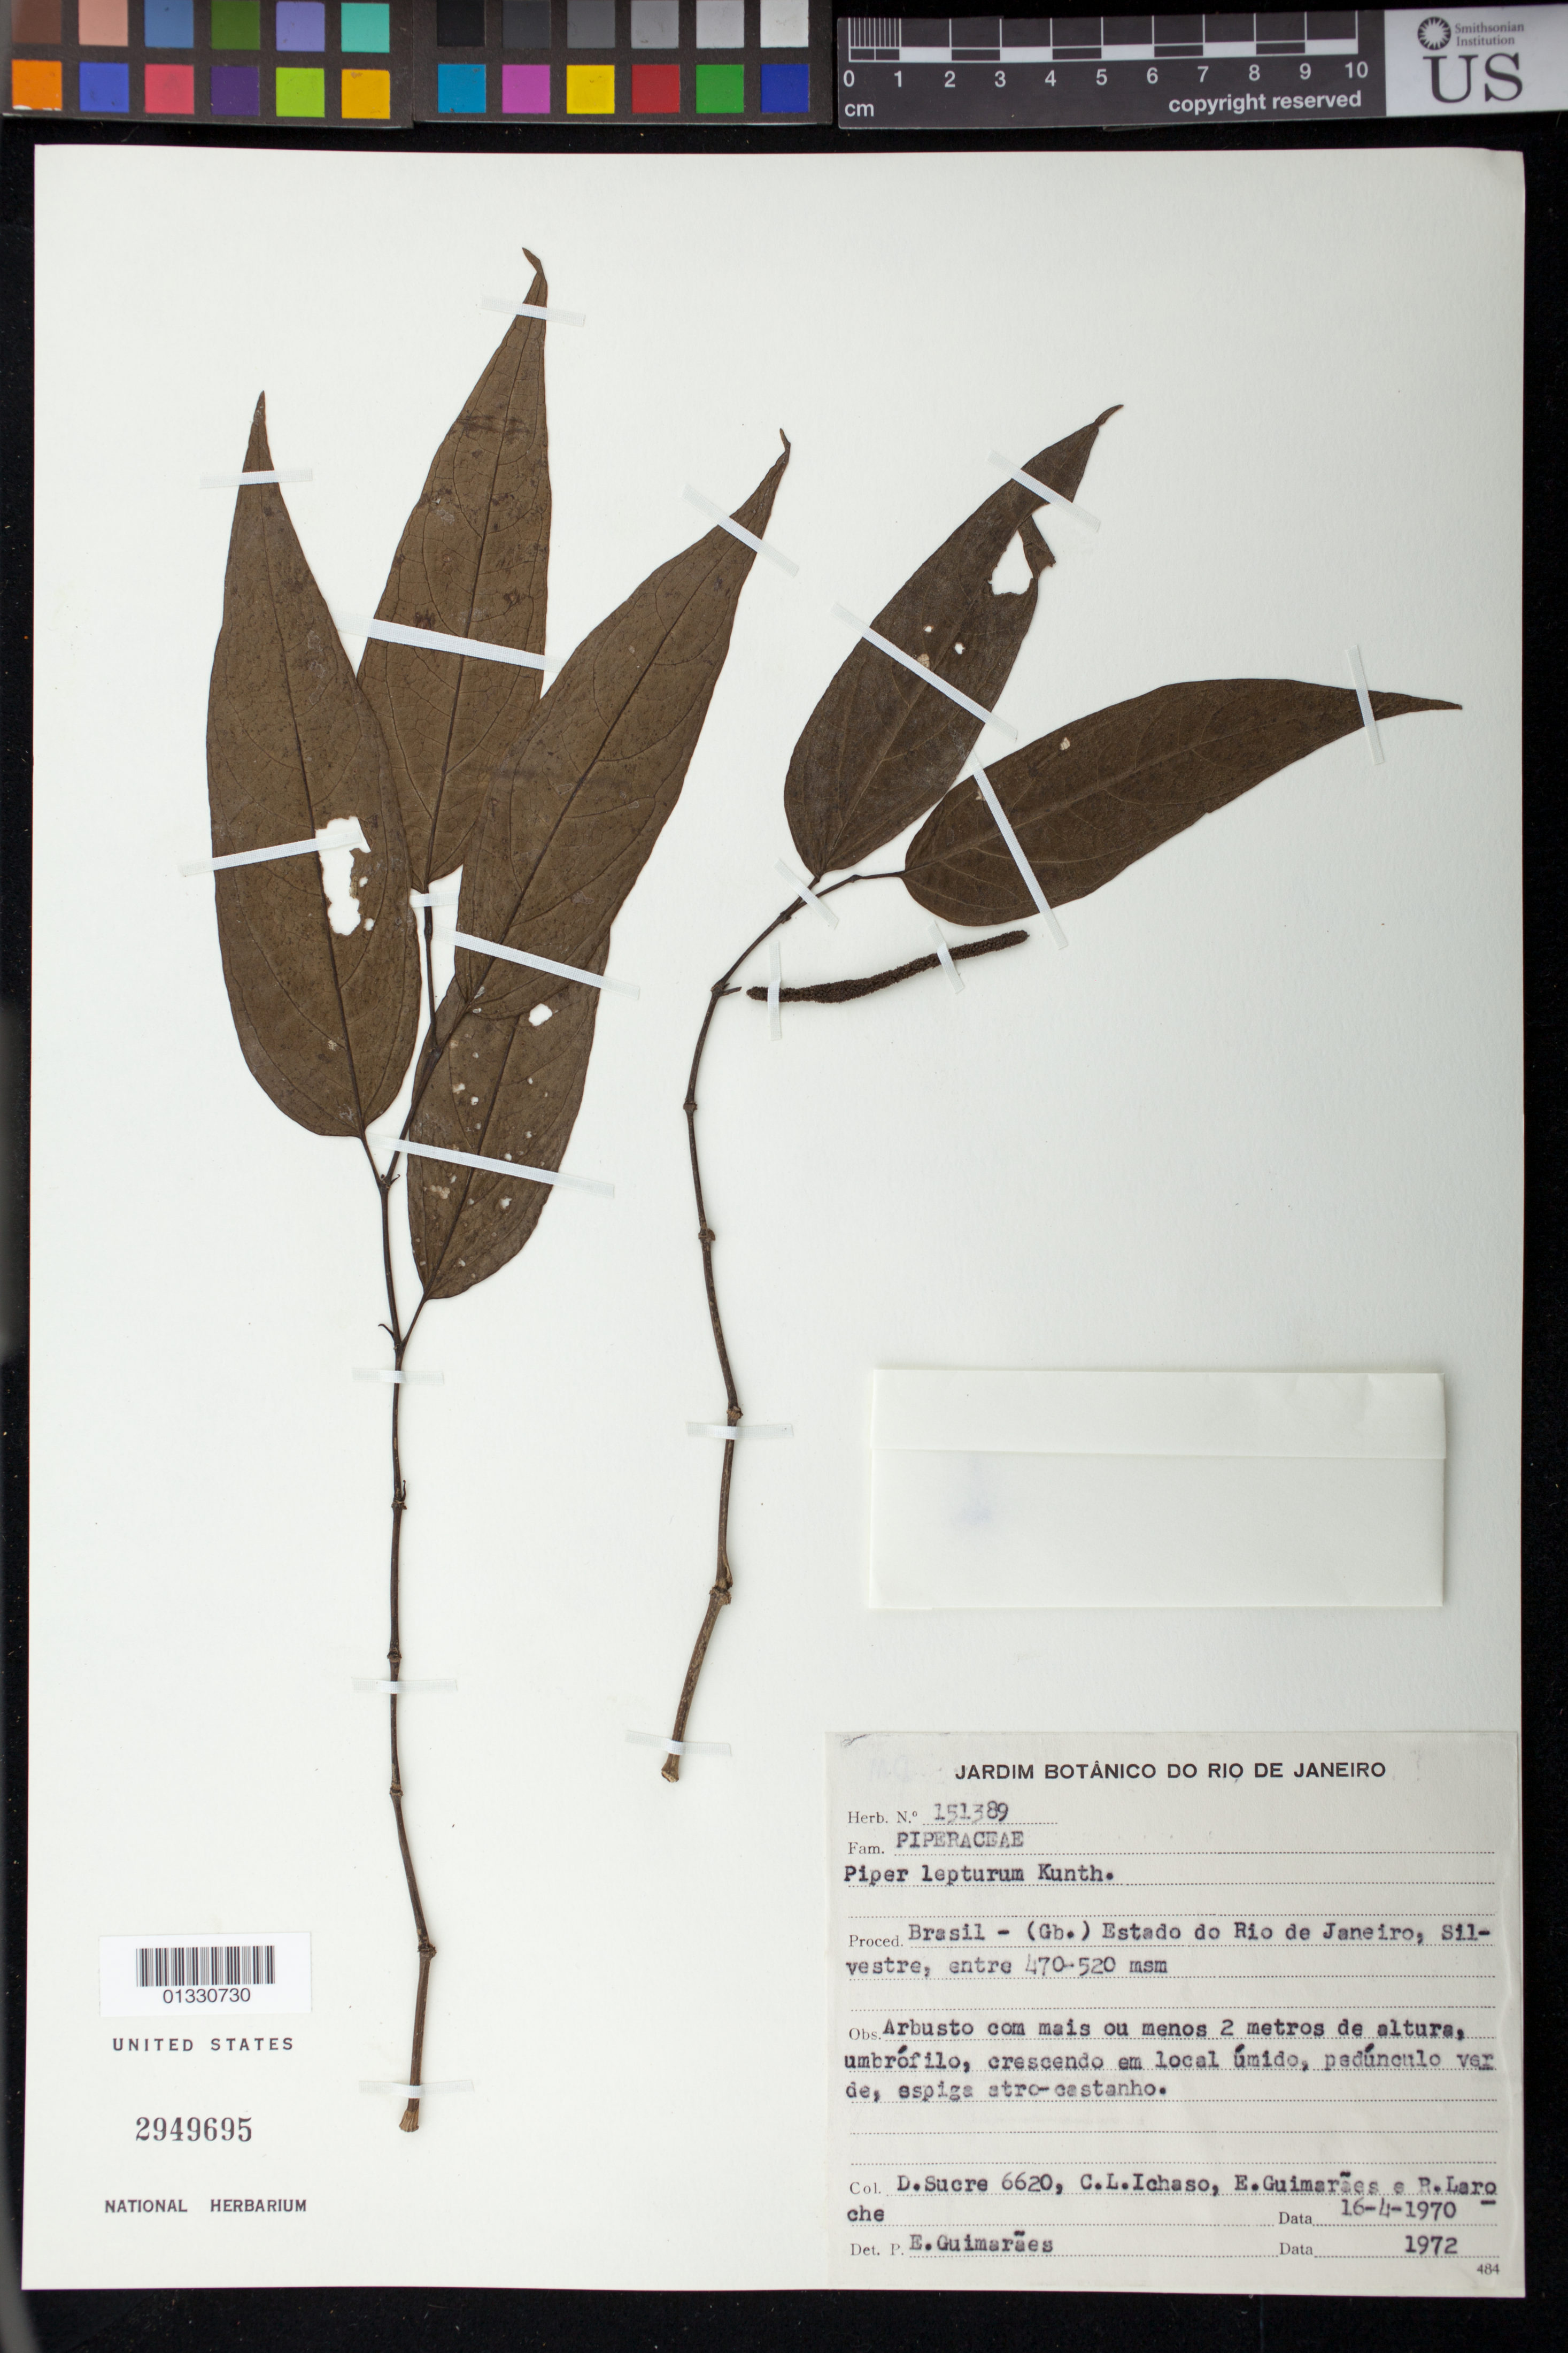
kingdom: Plantae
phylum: Tracheophyta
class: Magnoliopsida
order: Piperales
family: Piperaceae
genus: Piper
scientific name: Piper lepturum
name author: Kunth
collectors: D. Sucre, C. L. Ichaso, E. Guimaraes & R. Laroche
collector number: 6620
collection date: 1970-04-16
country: Brazil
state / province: Rio de Janeiro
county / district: Rio de Janeiro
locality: Silvestre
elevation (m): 470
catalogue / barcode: US 2949695